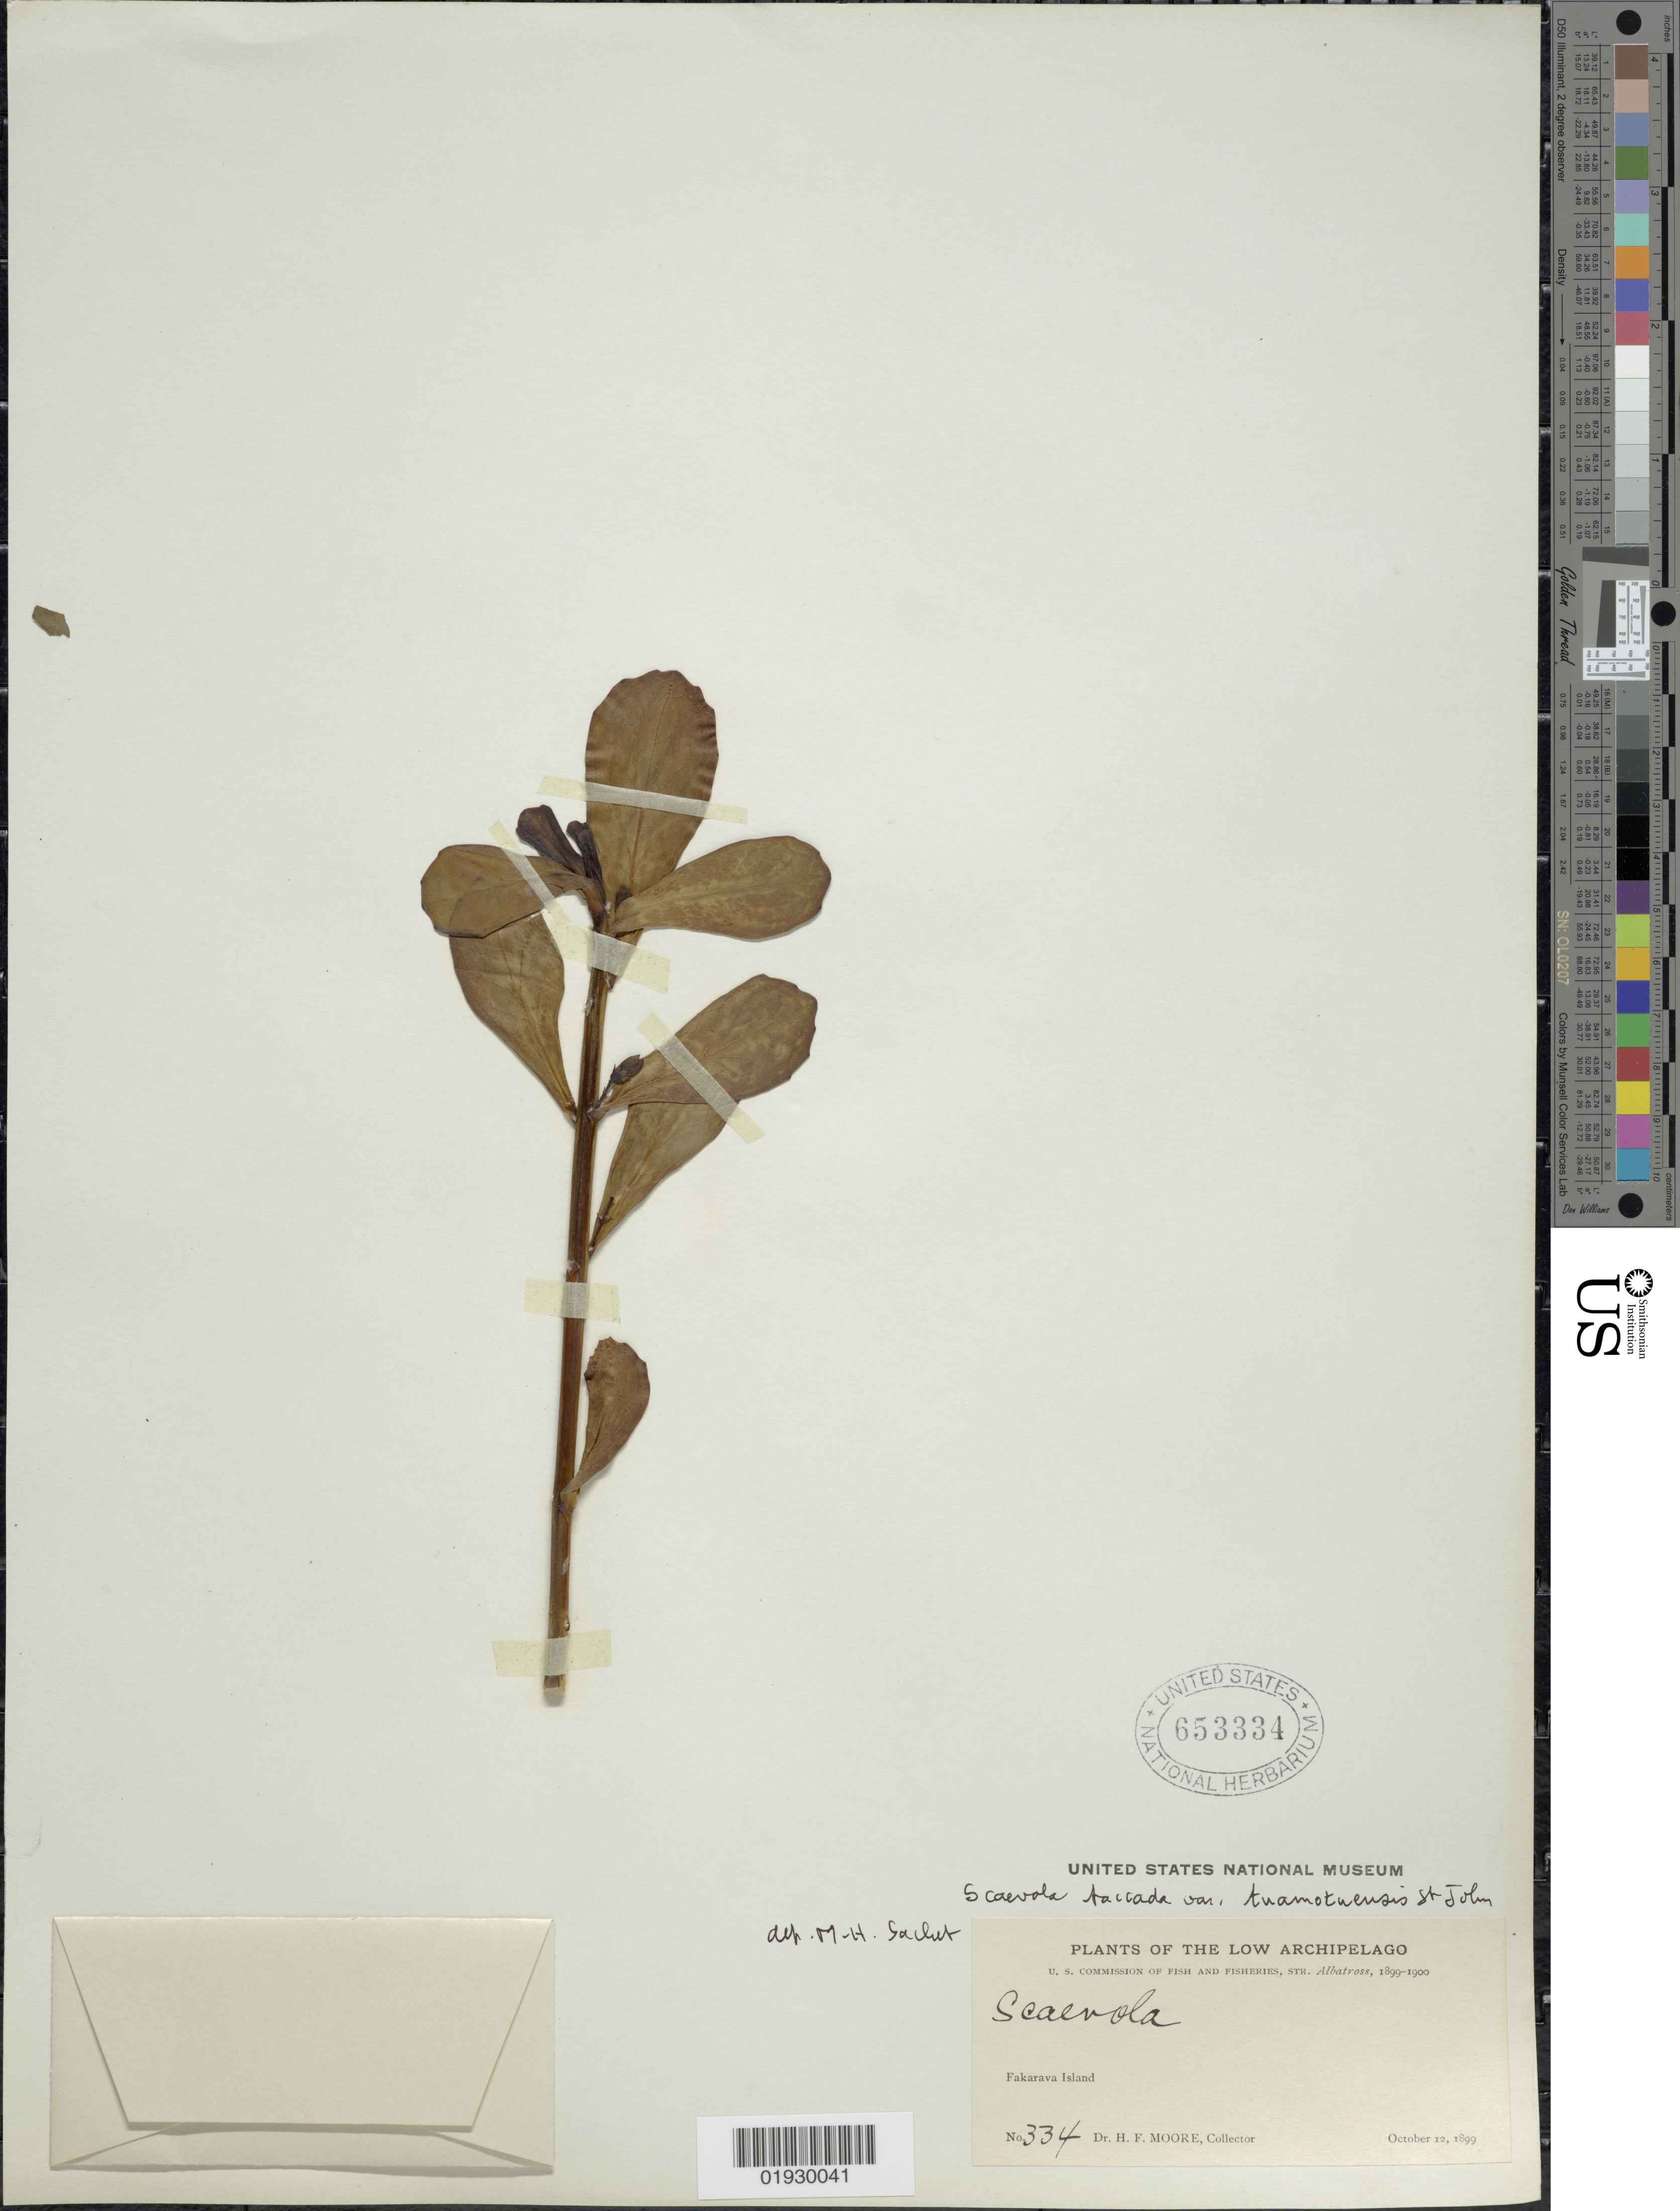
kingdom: Plantae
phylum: Tracheophyta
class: Magnoliopsida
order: Asterales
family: Goodeniaceae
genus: Scaevola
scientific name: Scaevola taccada var. tuamotensis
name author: H. St. John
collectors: H. F. Moore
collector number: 334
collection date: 1899-10-12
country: French Polynesia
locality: The Low Archipelago, Fakarava Island.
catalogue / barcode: US 653334